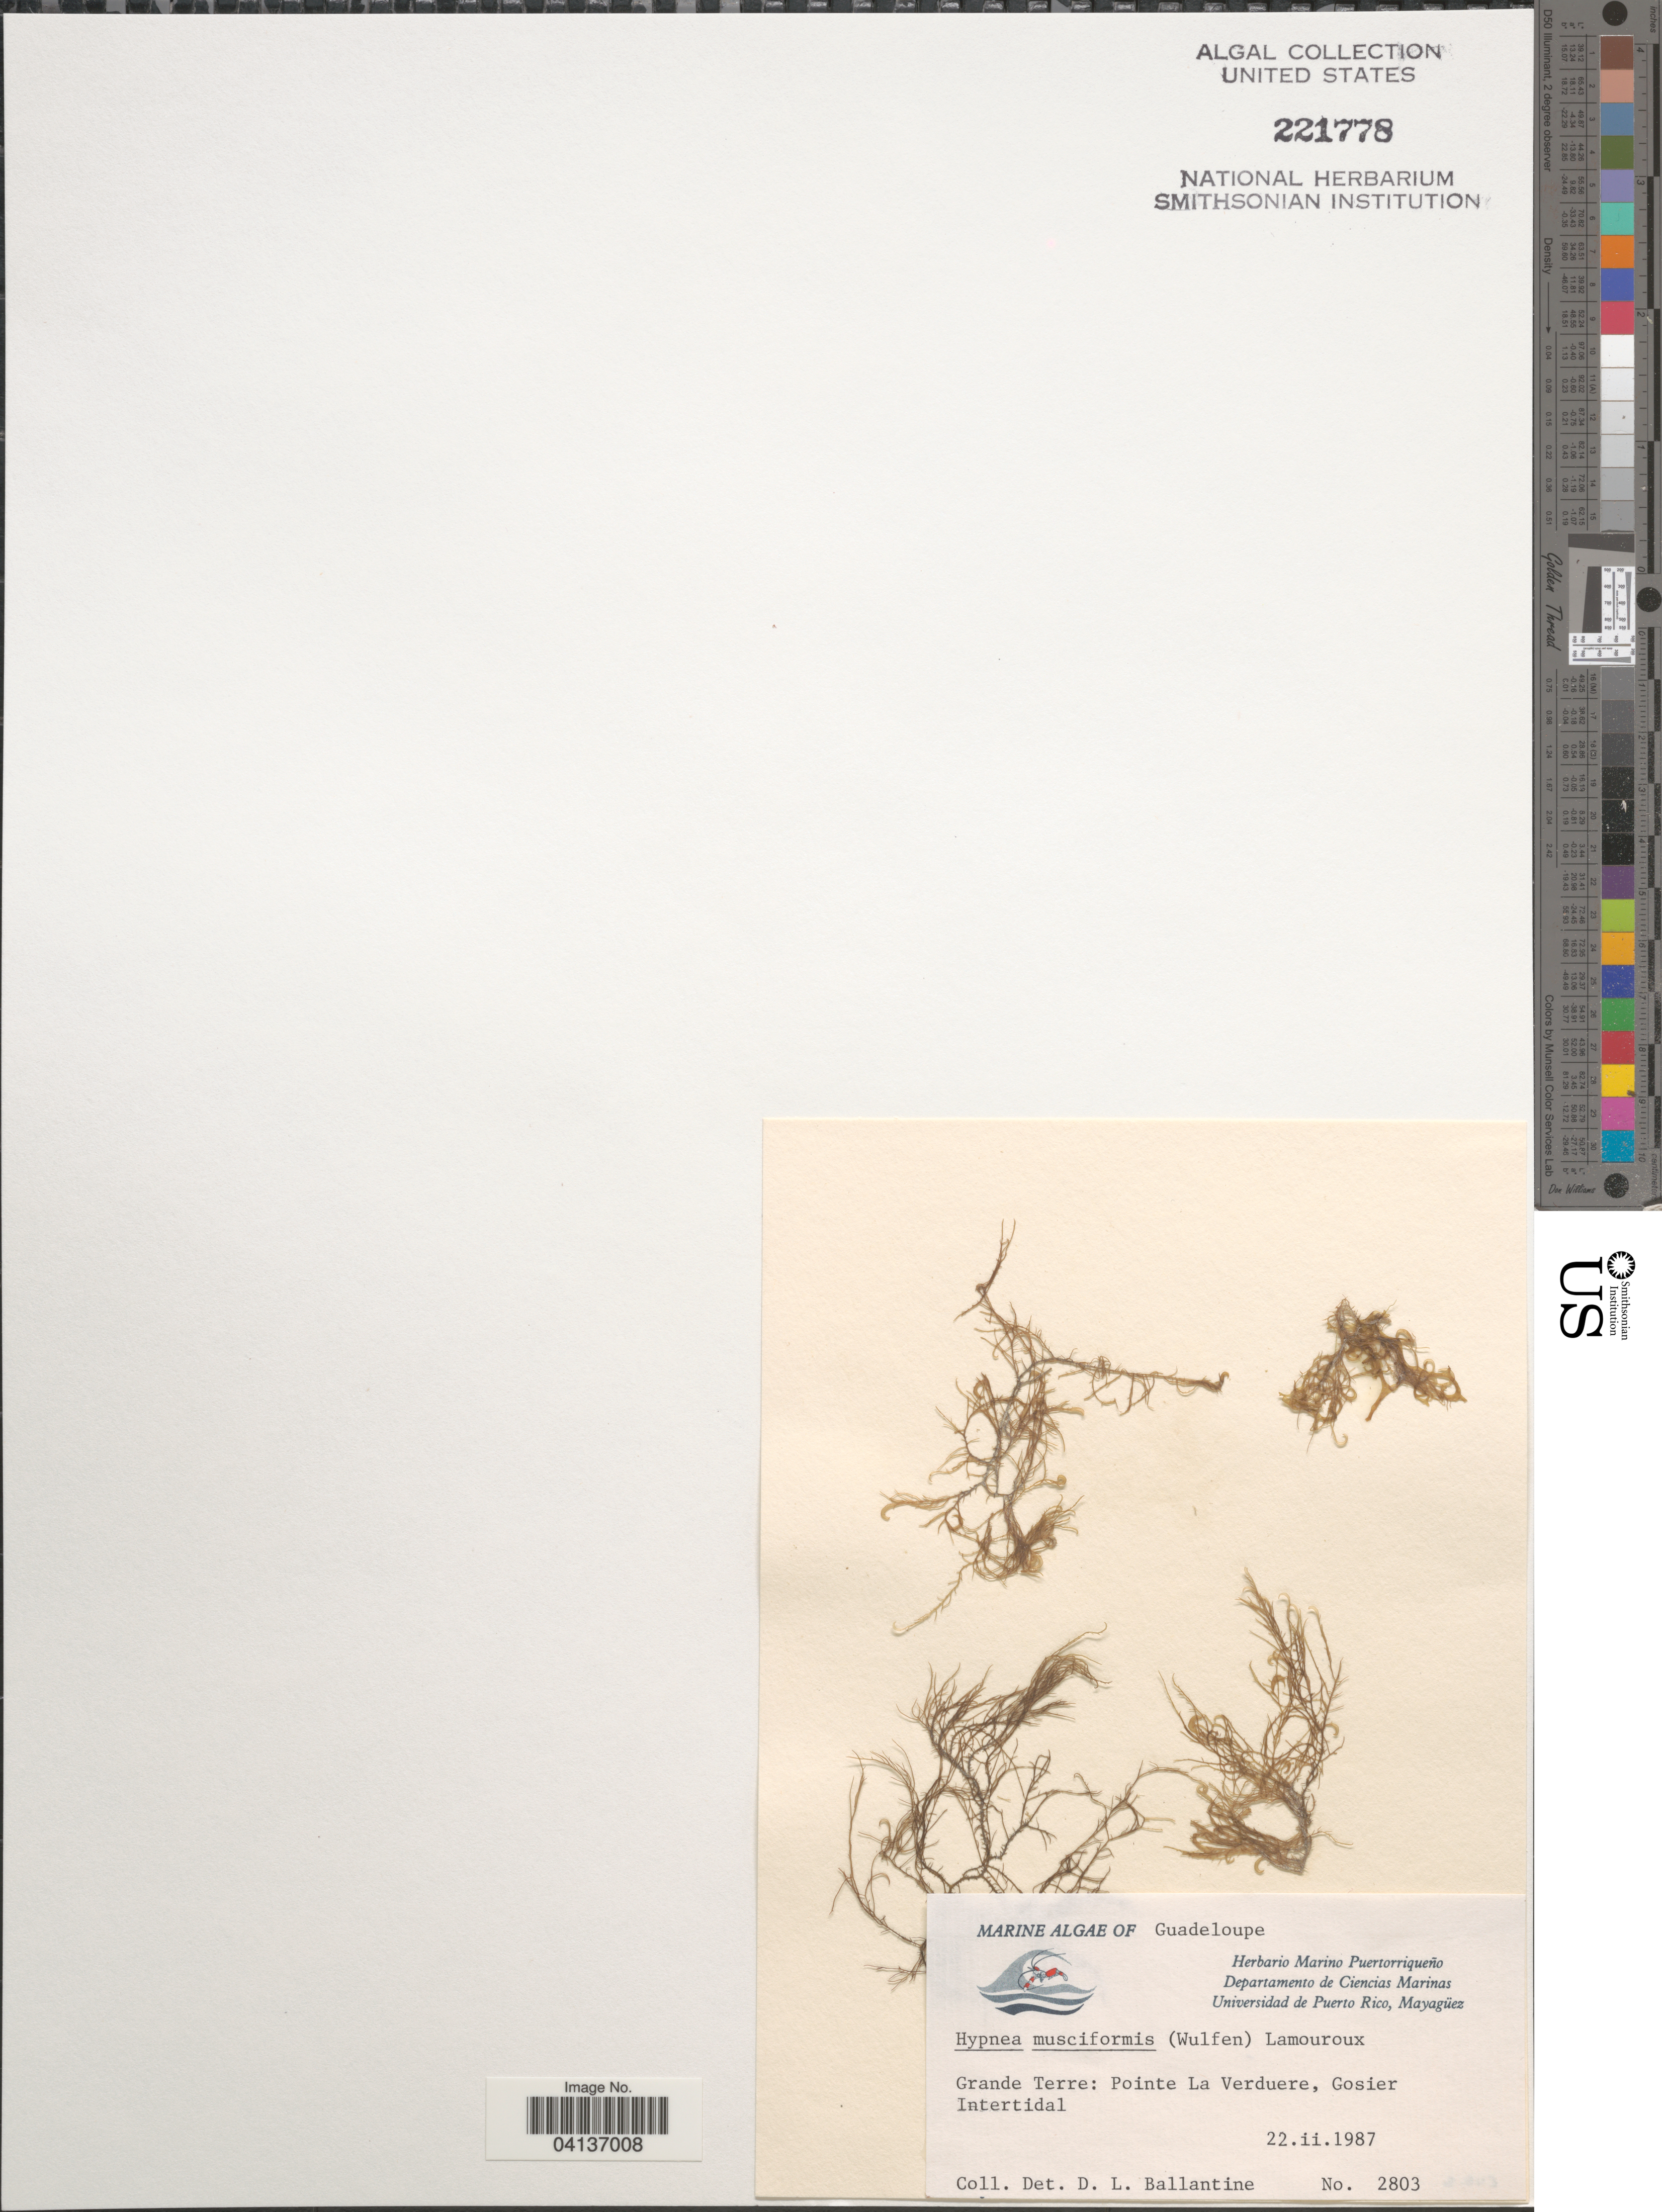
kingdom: Plantae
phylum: Rhodophyta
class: Florideophyceae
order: Gigartinales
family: Cystocloniaceae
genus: Hypnea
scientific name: Hypnea musciformis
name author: (Wulfen) J.V.Lamouroux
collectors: D.L. Ballantine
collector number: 2803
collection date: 1987-02-22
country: Guadeloupe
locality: Grande Terre: Pointe La Verduere, Gosier.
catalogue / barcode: US 221778